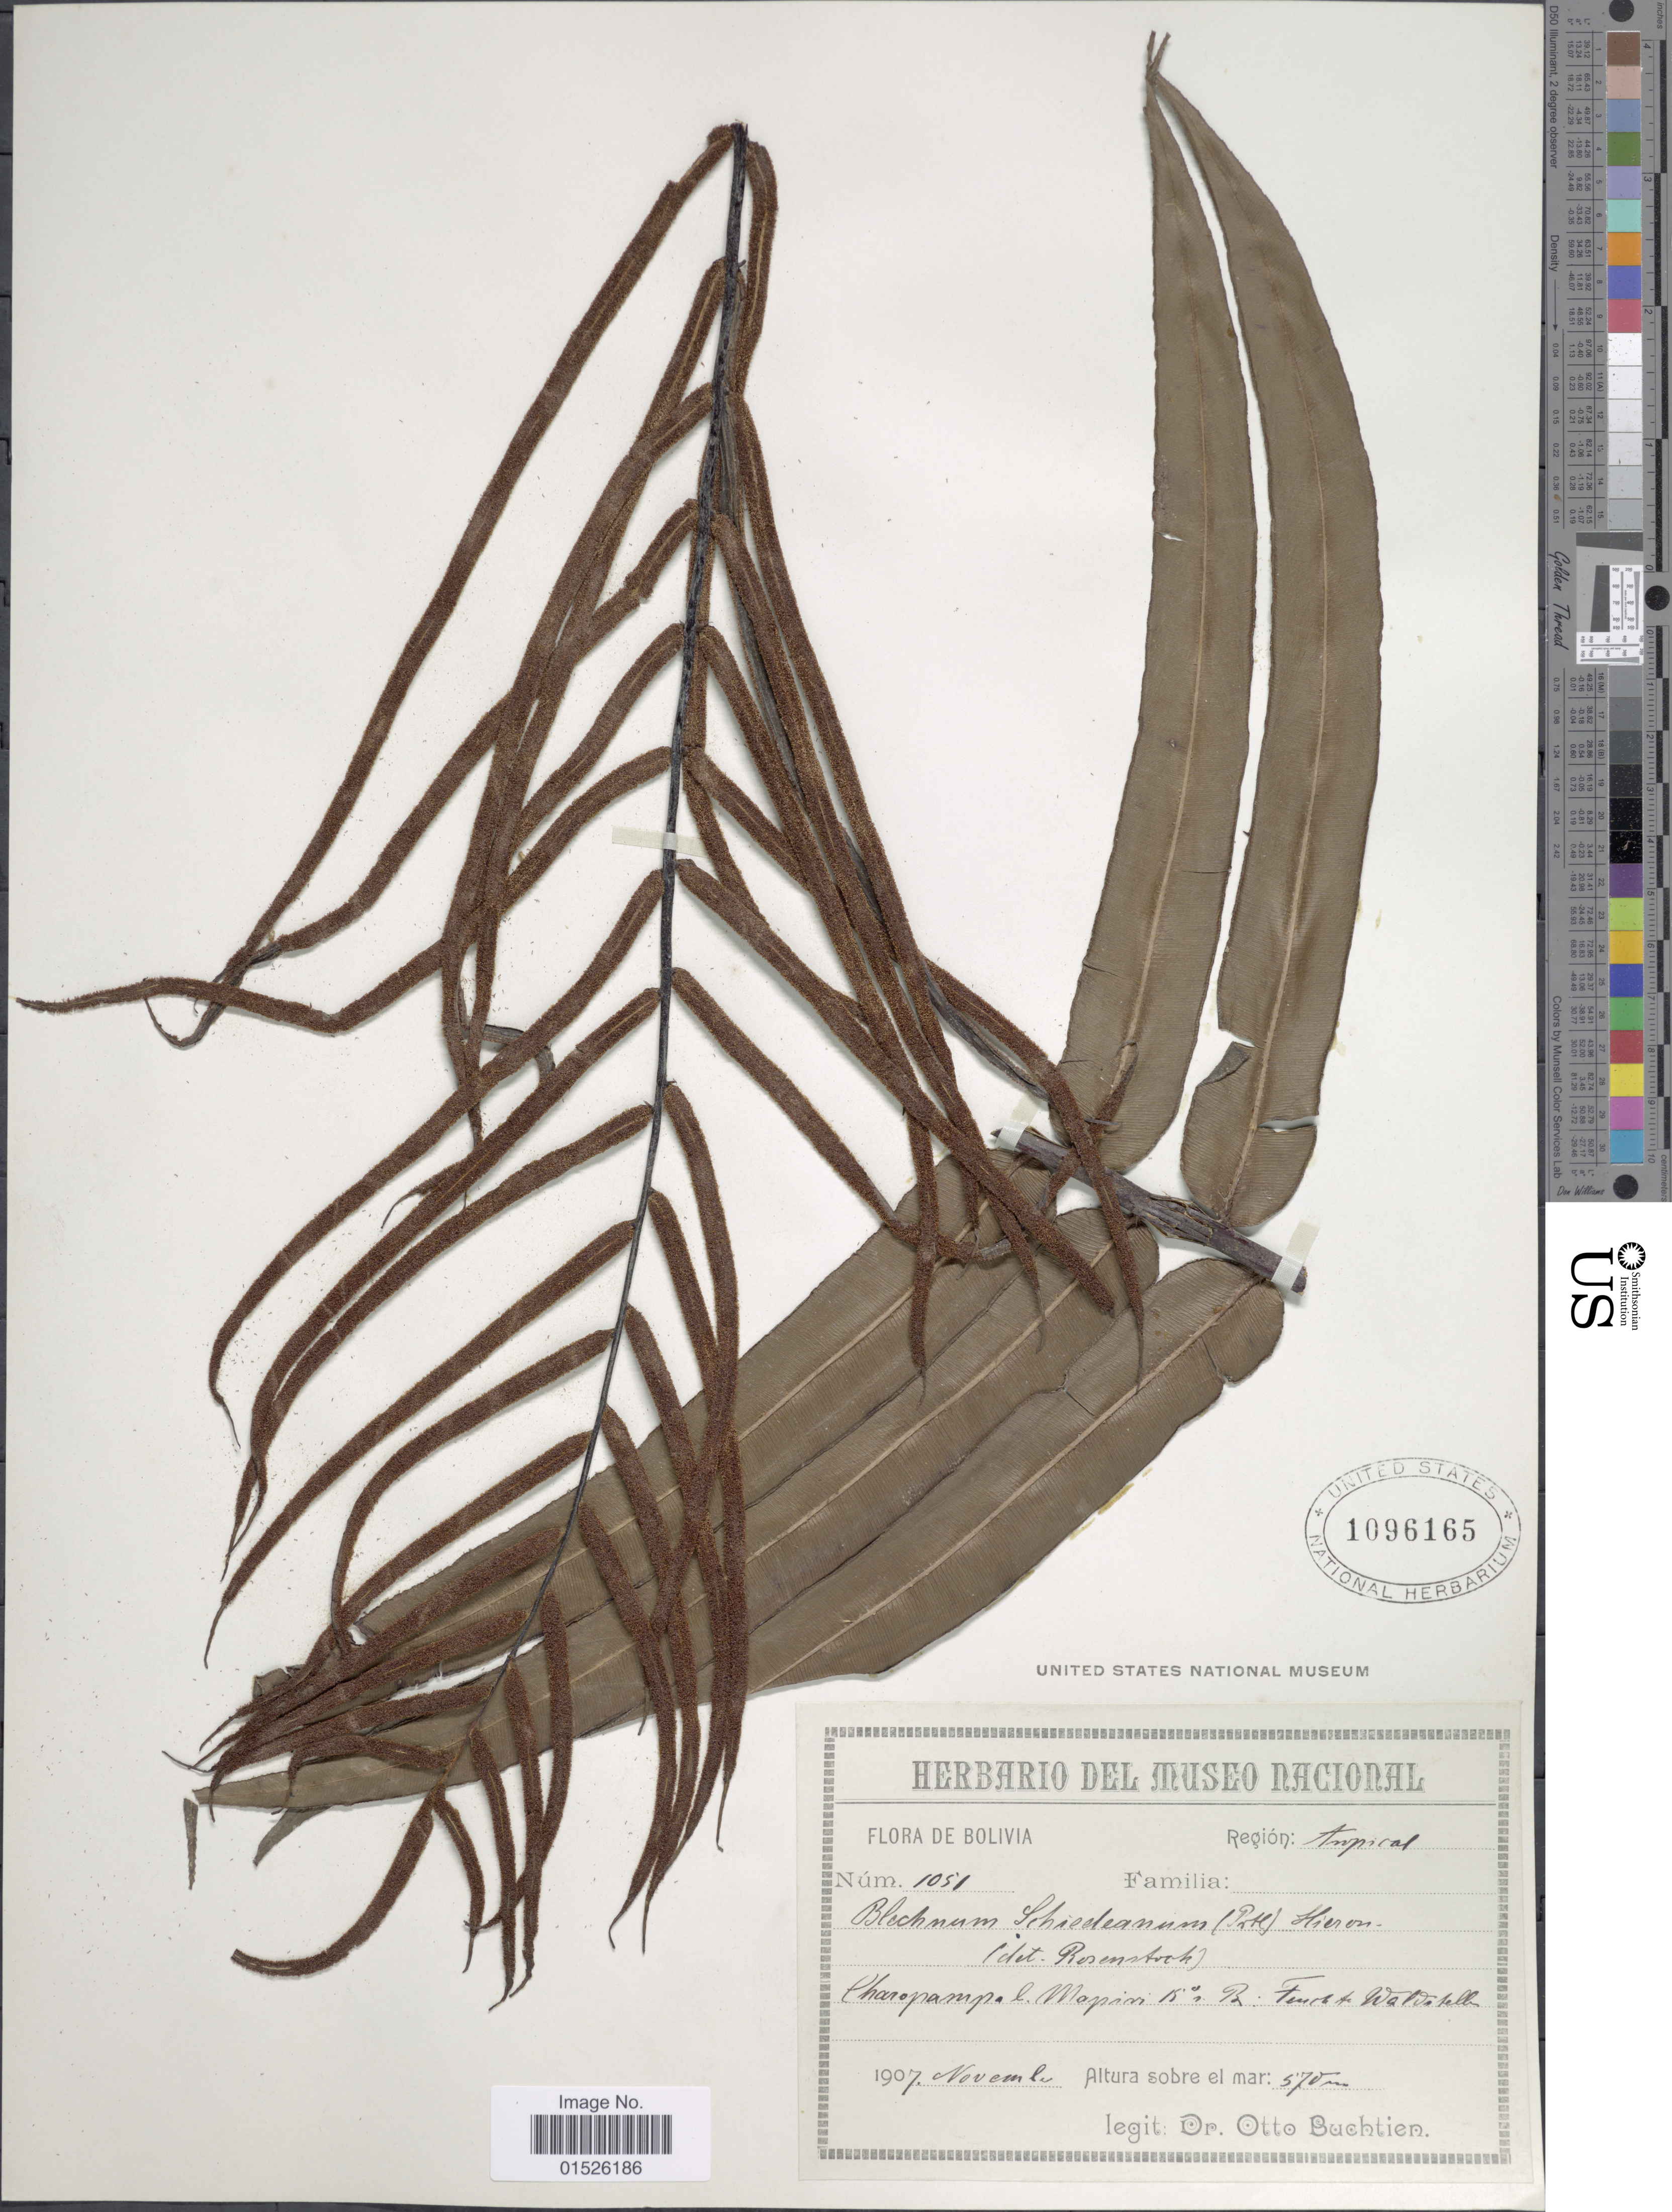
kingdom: Plantae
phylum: Tracheophyta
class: Polypodiopsida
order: Polypodiales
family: Blechnaceae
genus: Blechnum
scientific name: Blechnum lechleri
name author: Mett.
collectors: O. Buchtien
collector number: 1051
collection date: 1907-11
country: Bolivia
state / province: La Paz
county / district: Mapiri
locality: Region tropical, Charopampa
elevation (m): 570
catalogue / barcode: US 1096165